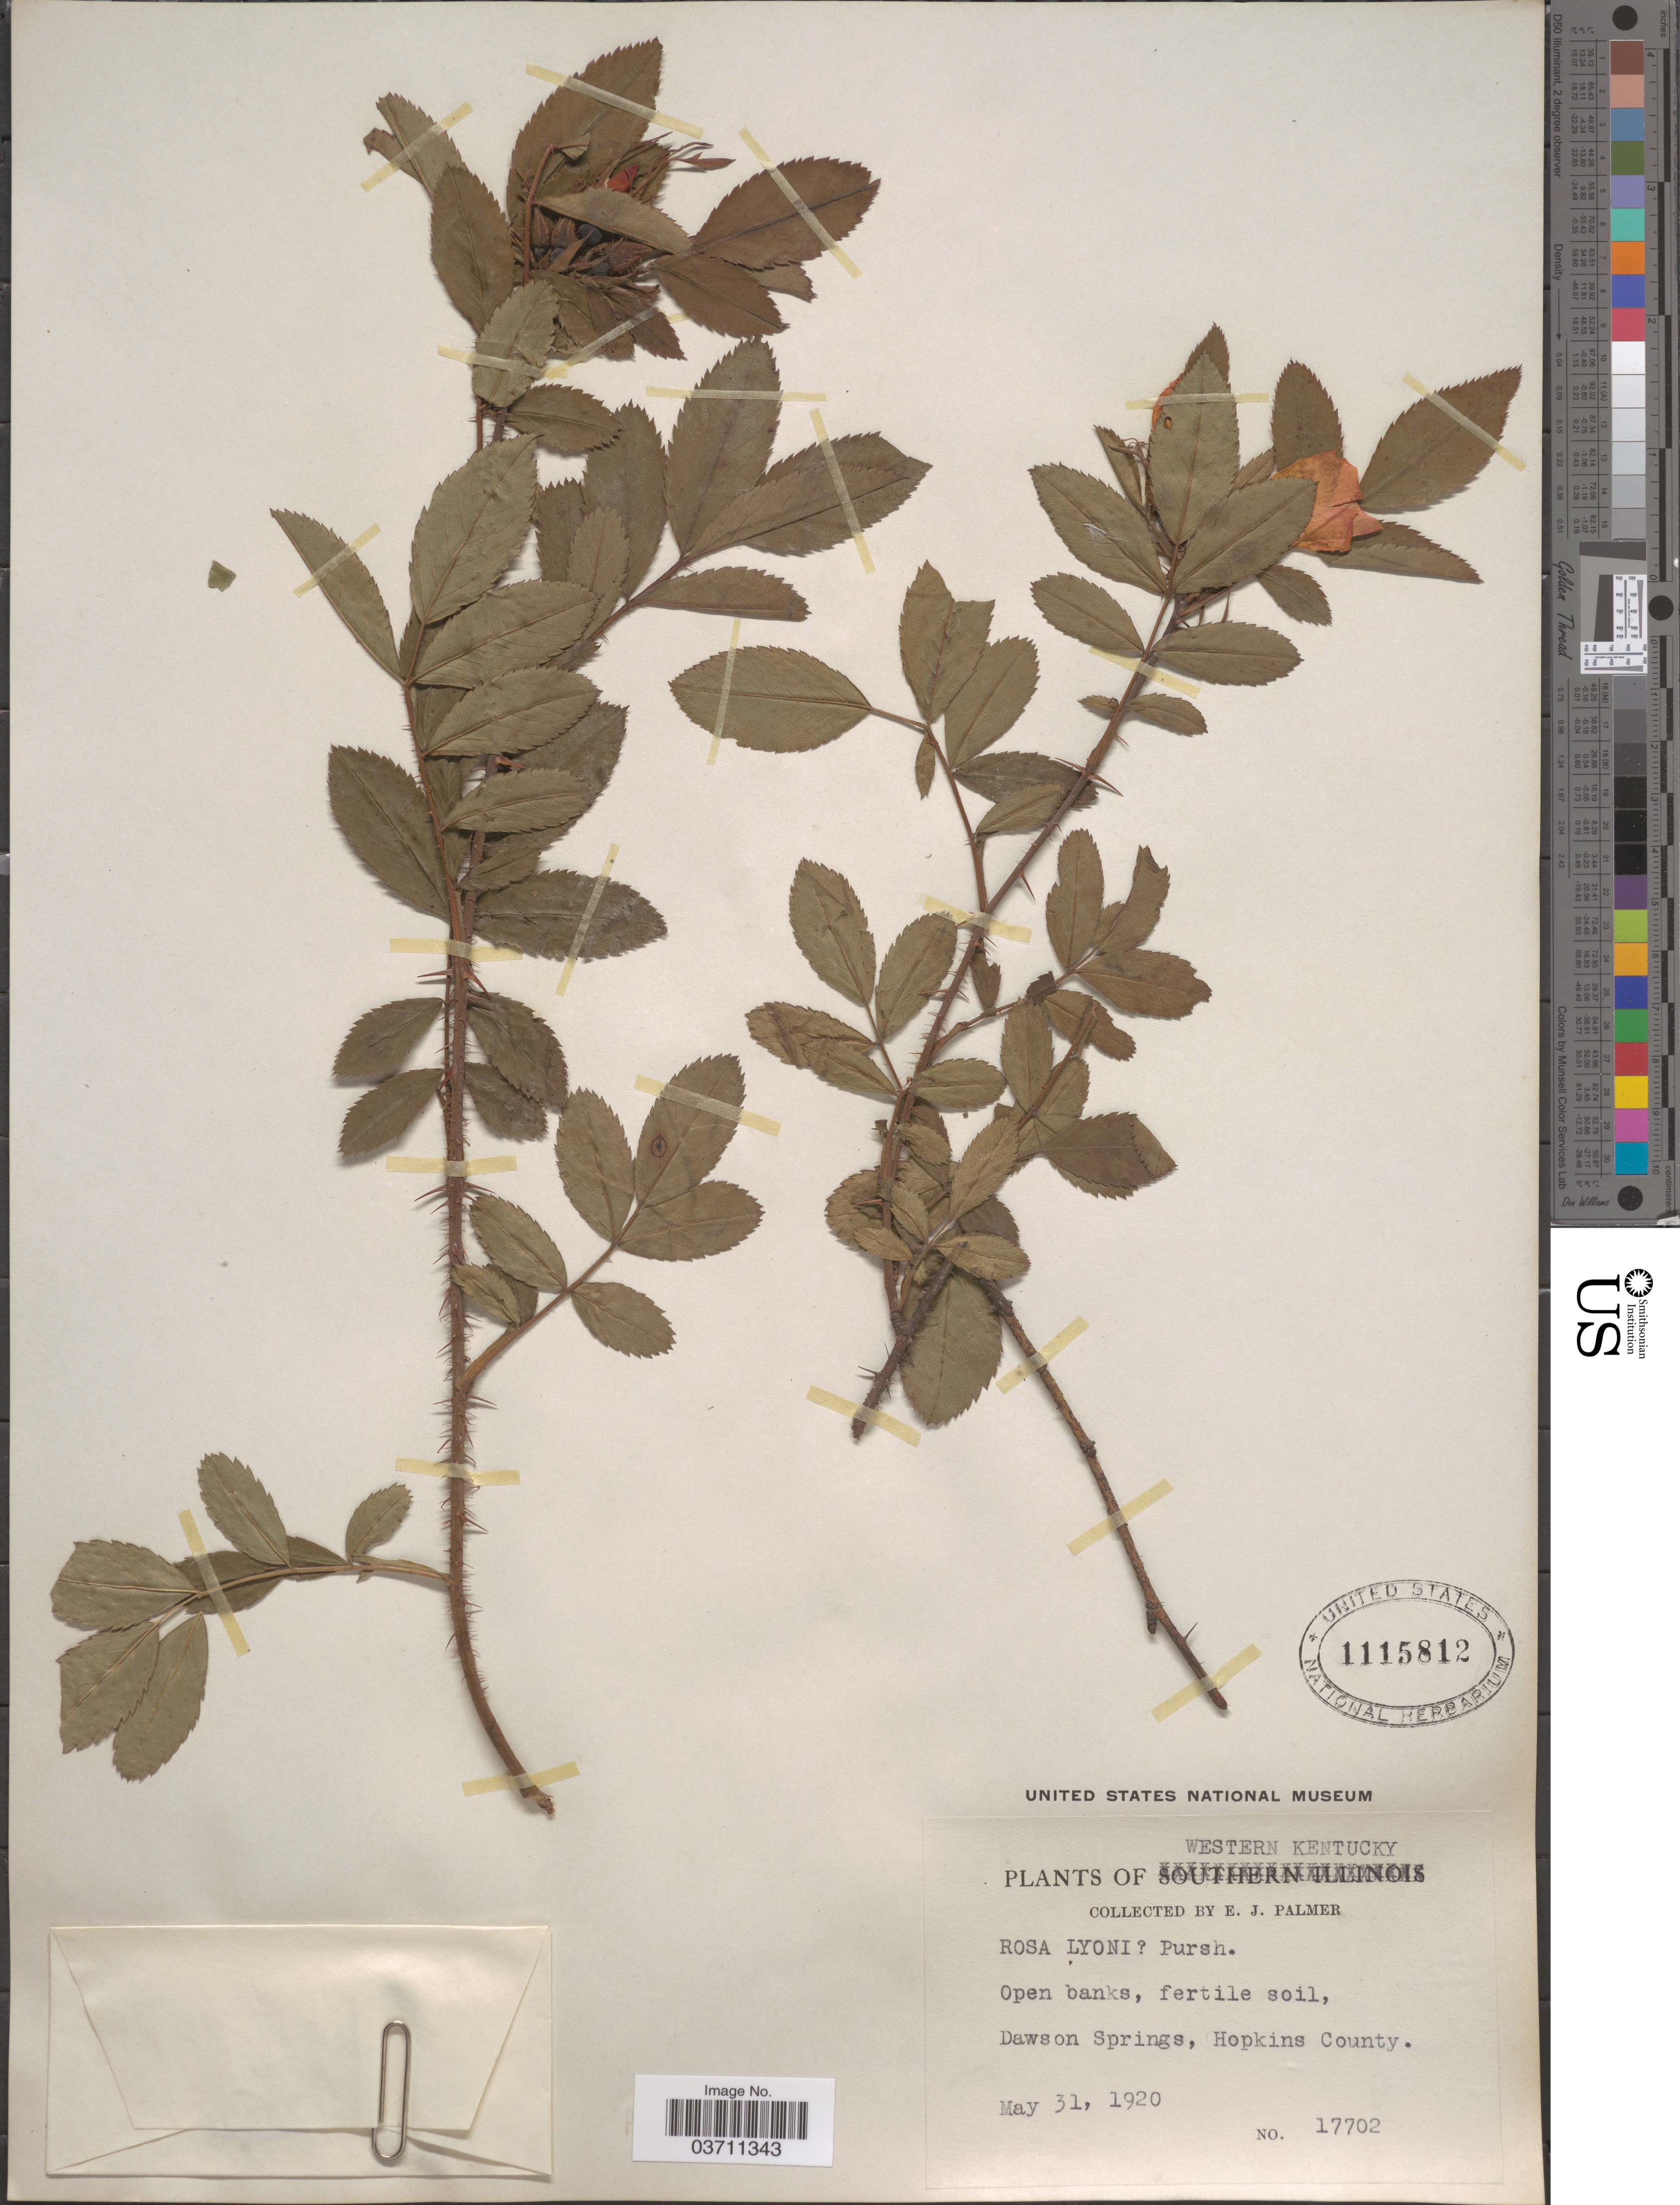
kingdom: Plantae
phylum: Tracheophyta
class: Magnoliopsida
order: Rosales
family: Rosaceae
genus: Rosa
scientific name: Rosa lyoni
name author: Pursh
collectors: E. J. Palmer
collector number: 17702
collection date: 1920-05-31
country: United States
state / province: Kentucky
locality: Western Kentucky. Dawson Springs, Hopkins County.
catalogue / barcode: US 1115812